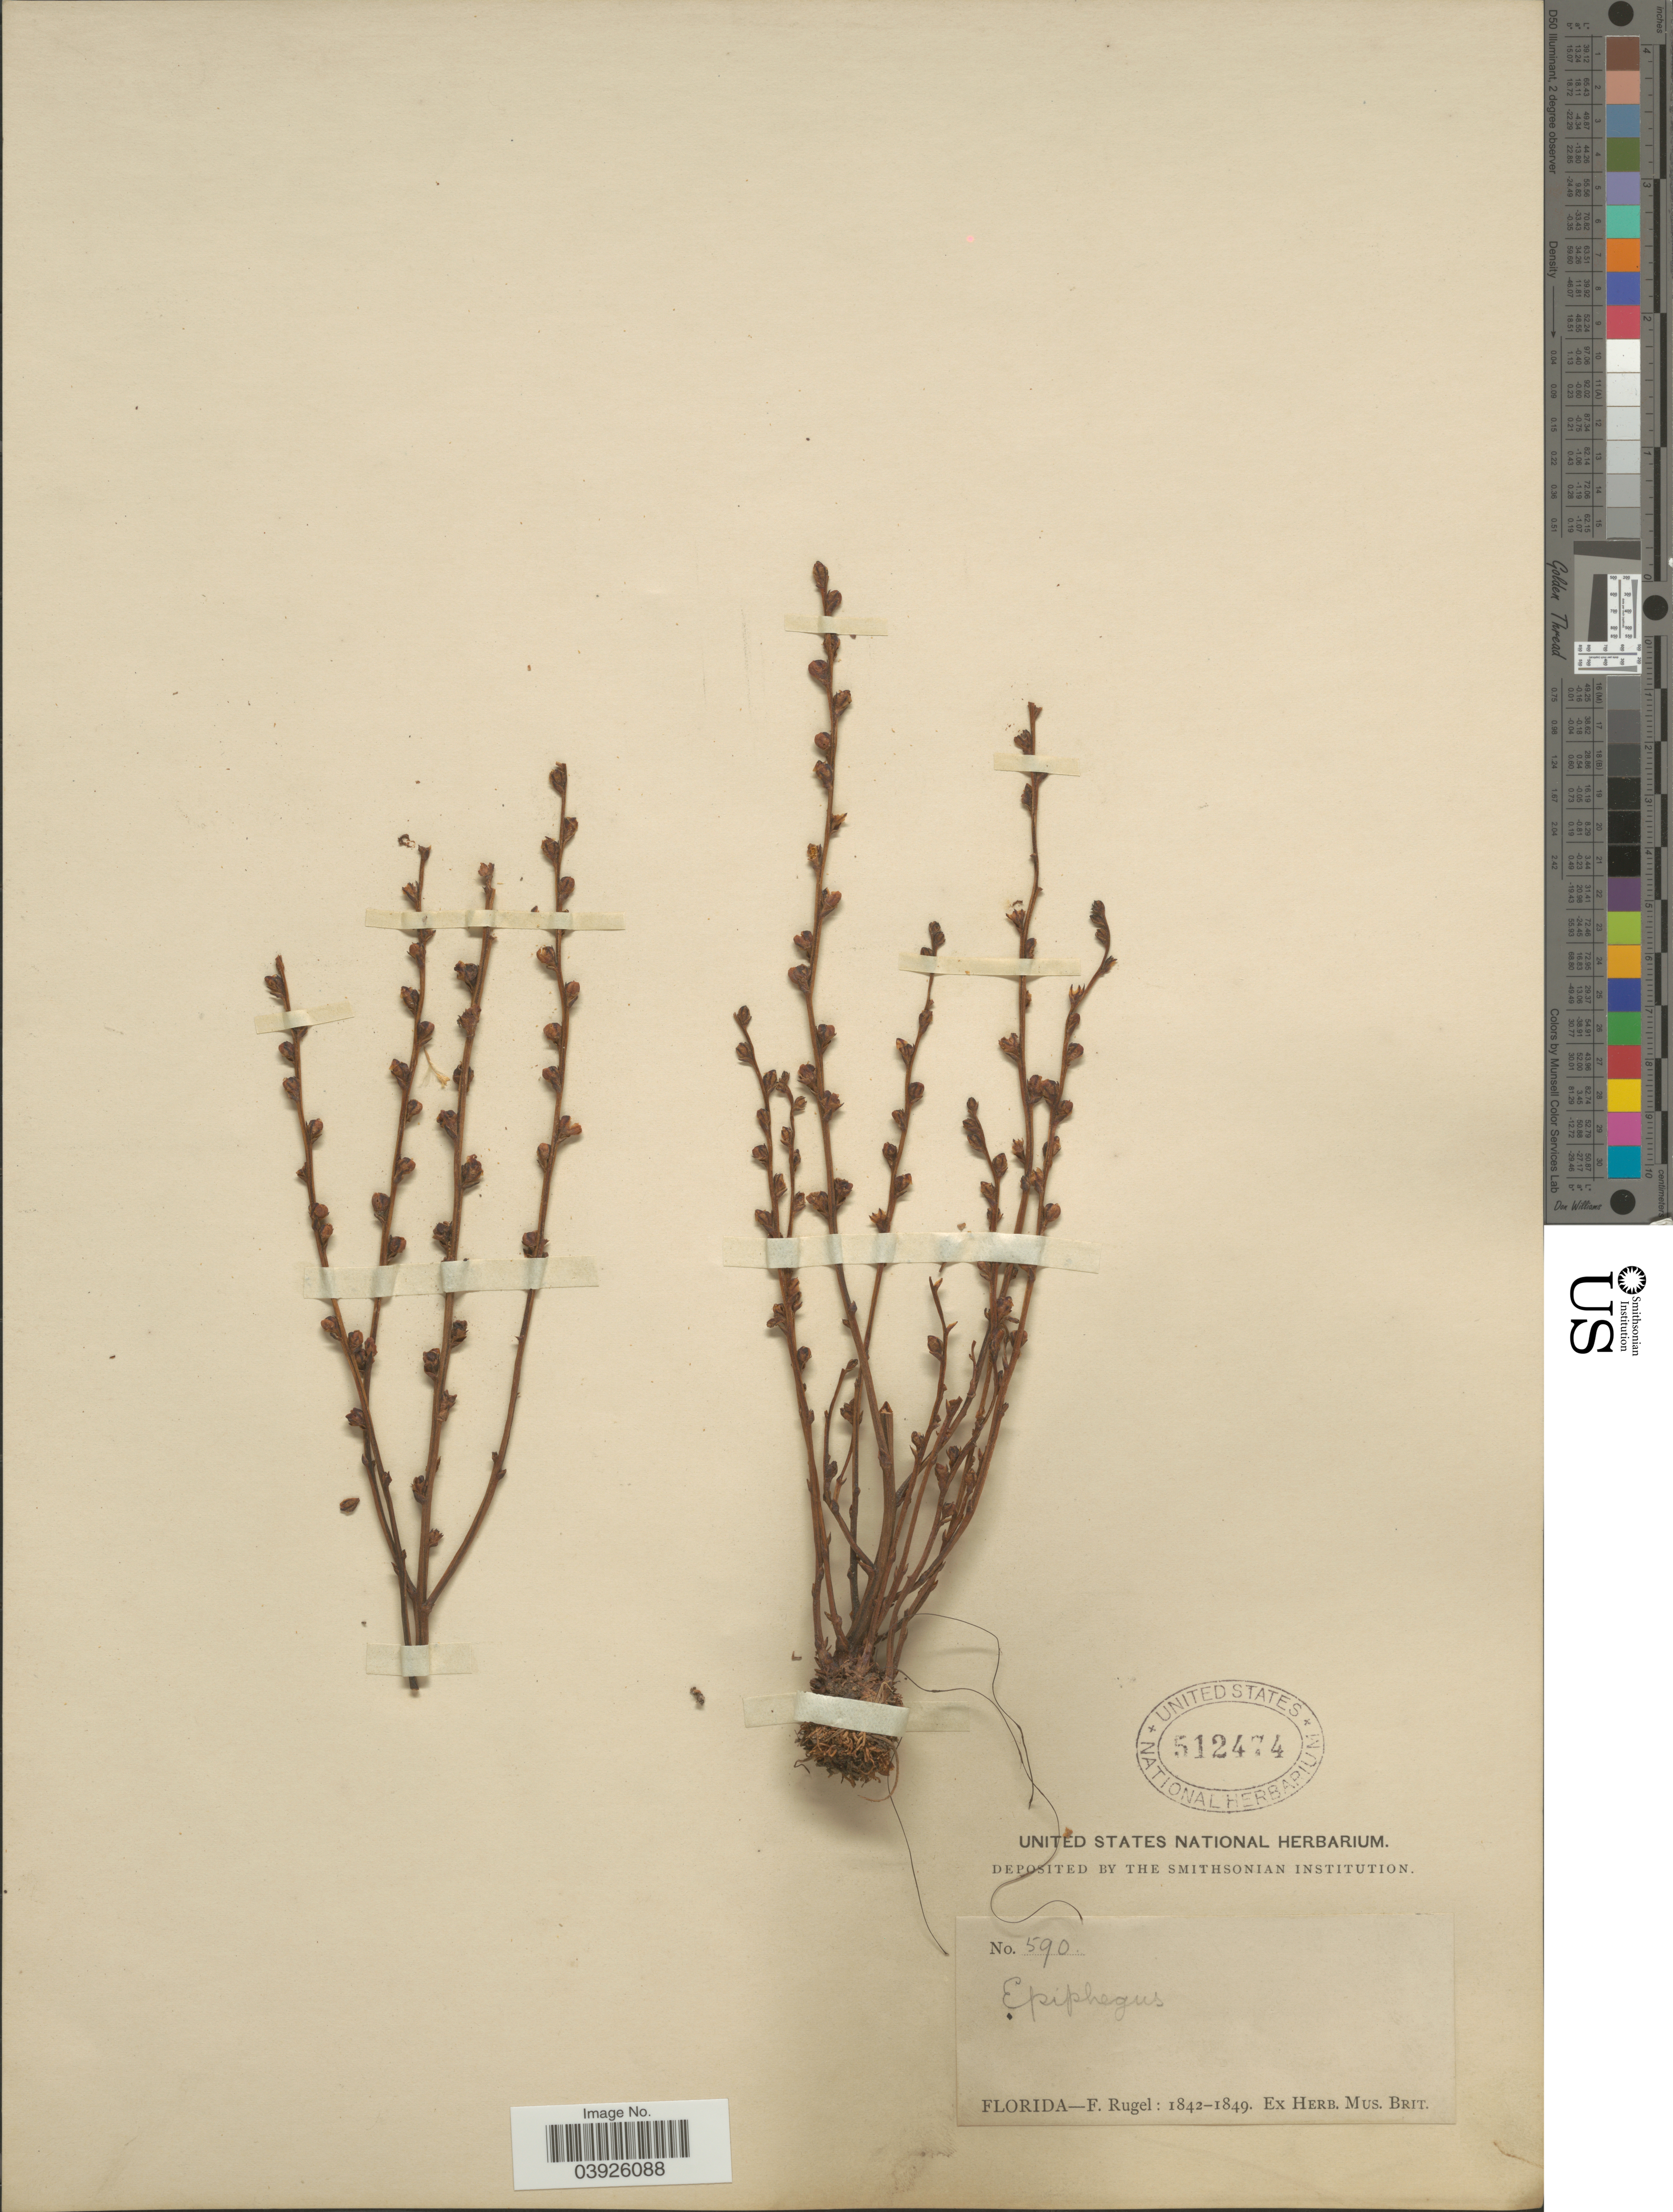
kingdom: Plantae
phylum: Tracheophyta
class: Magnoliopsida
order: Lamiales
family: Orobanchaceae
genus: Epifagus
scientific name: Epifagus sp.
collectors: F. Rugel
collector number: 590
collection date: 1842/1849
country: United States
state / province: Florida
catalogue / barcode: US 512474